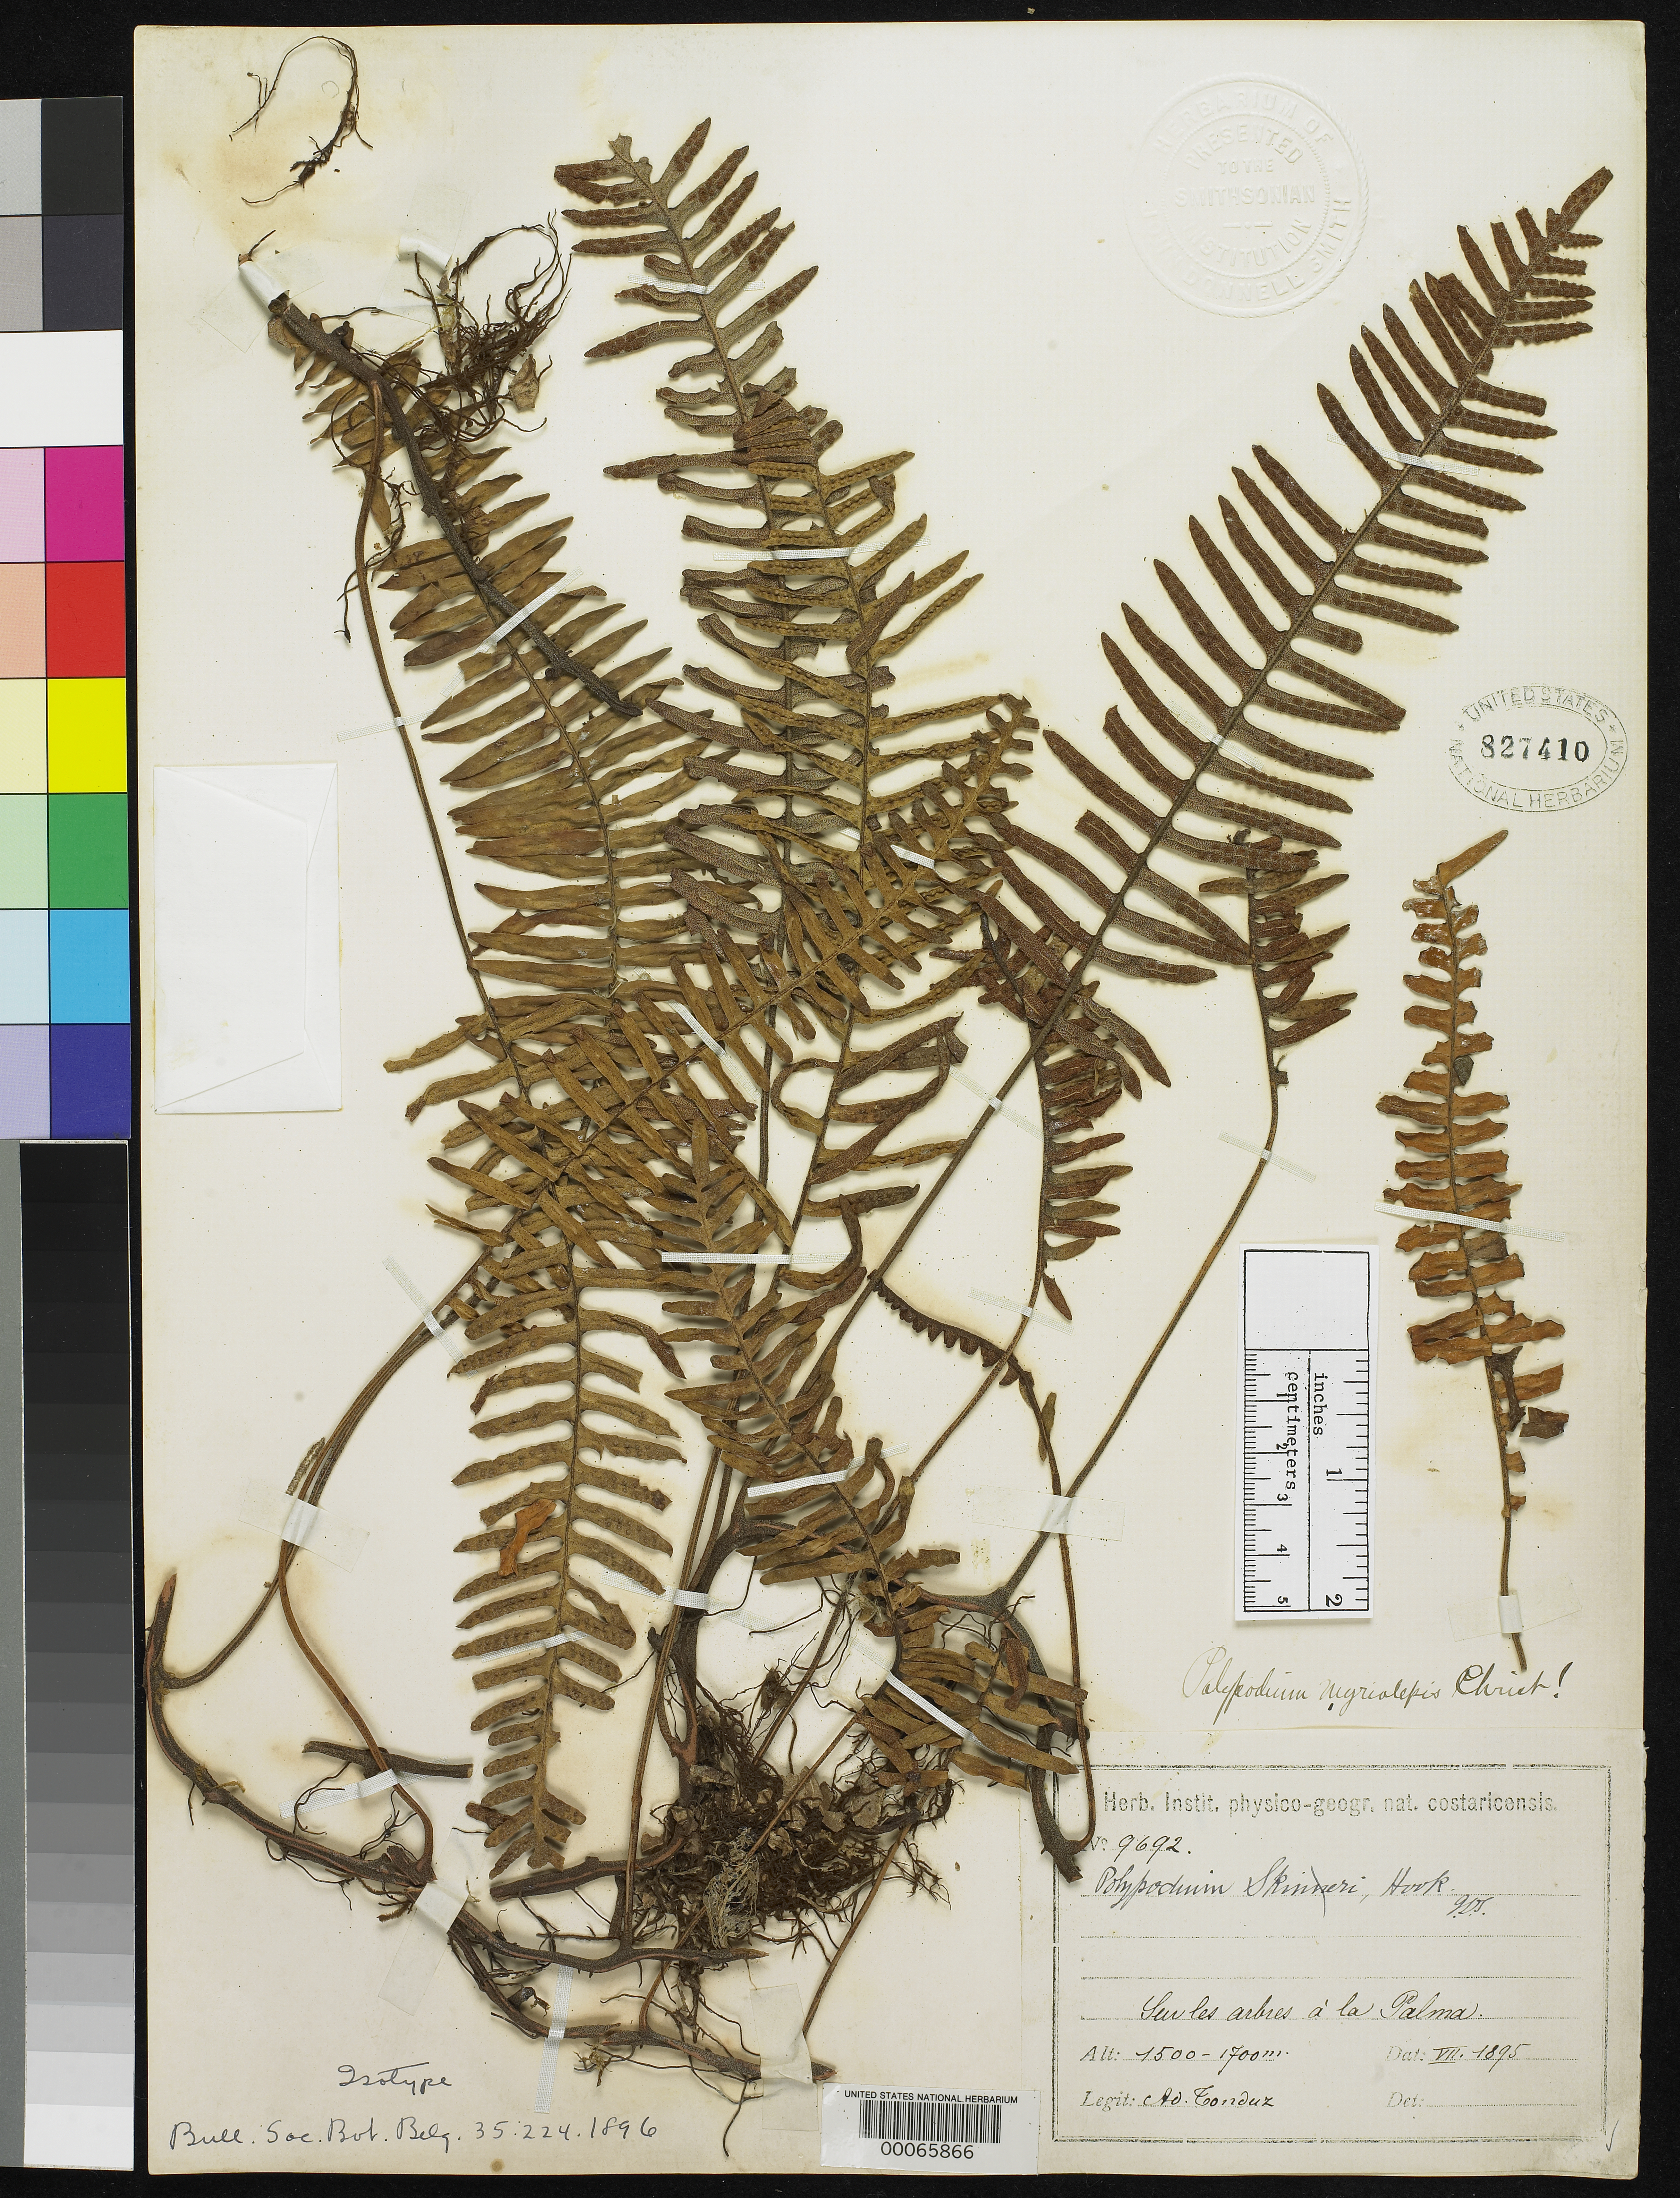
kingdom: Plantae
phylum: Tracheophyta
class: Polypodiopsida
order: Polypodiales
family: Polypodiaceae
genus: Polypodium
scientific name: Polypodium myriolepis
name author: Christ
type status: Type Collection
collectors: A. Tonduz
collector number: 9692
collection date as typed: Dec 1895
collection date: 1895-12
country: Costa Rica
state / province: San José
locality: Sur les arbres a La Palma.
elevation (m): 1500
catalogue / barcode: US 827410